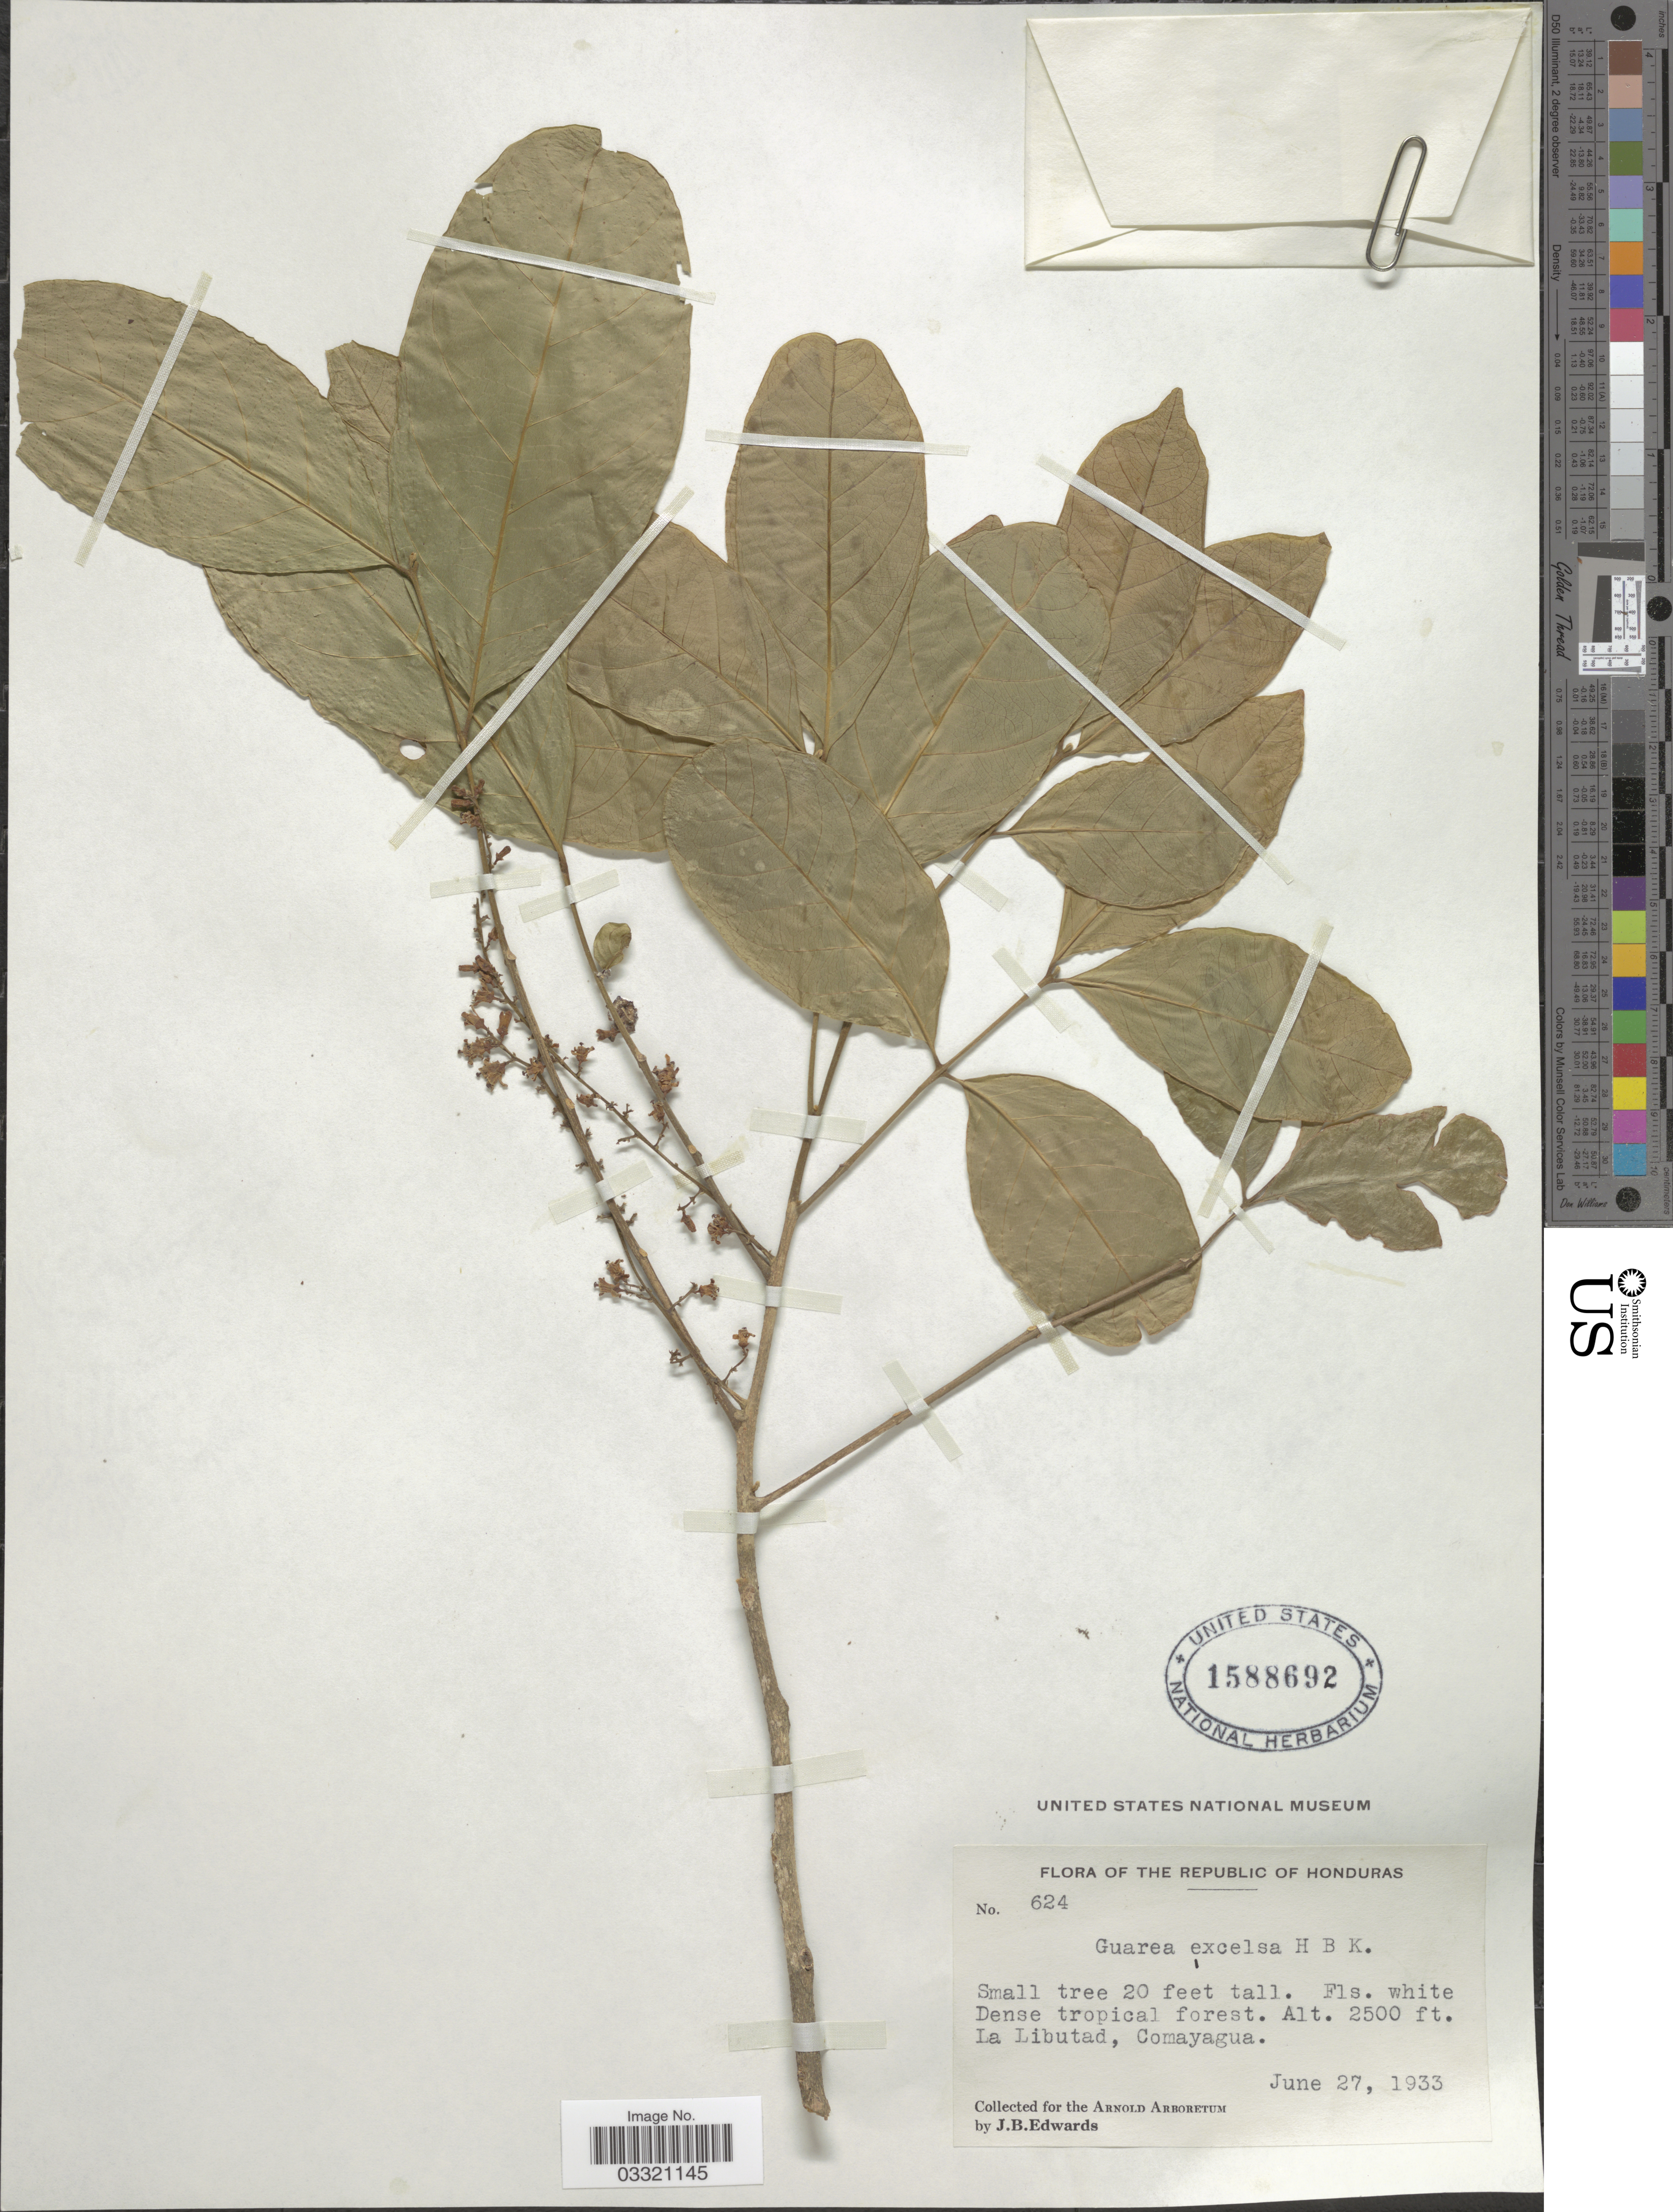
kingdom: Plantae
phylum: Tracheophyta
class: Magnoliopsida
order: Sapindales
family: Meliaceae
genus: Guarea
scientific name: Guarea excelsa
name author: Kunth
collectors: J. B. Edwards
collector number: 624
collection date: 1933-06-27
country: Honduras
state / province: Comayagua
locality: The Republic of Honduras. La Libutad.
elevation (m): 762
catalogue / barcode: US 15888692